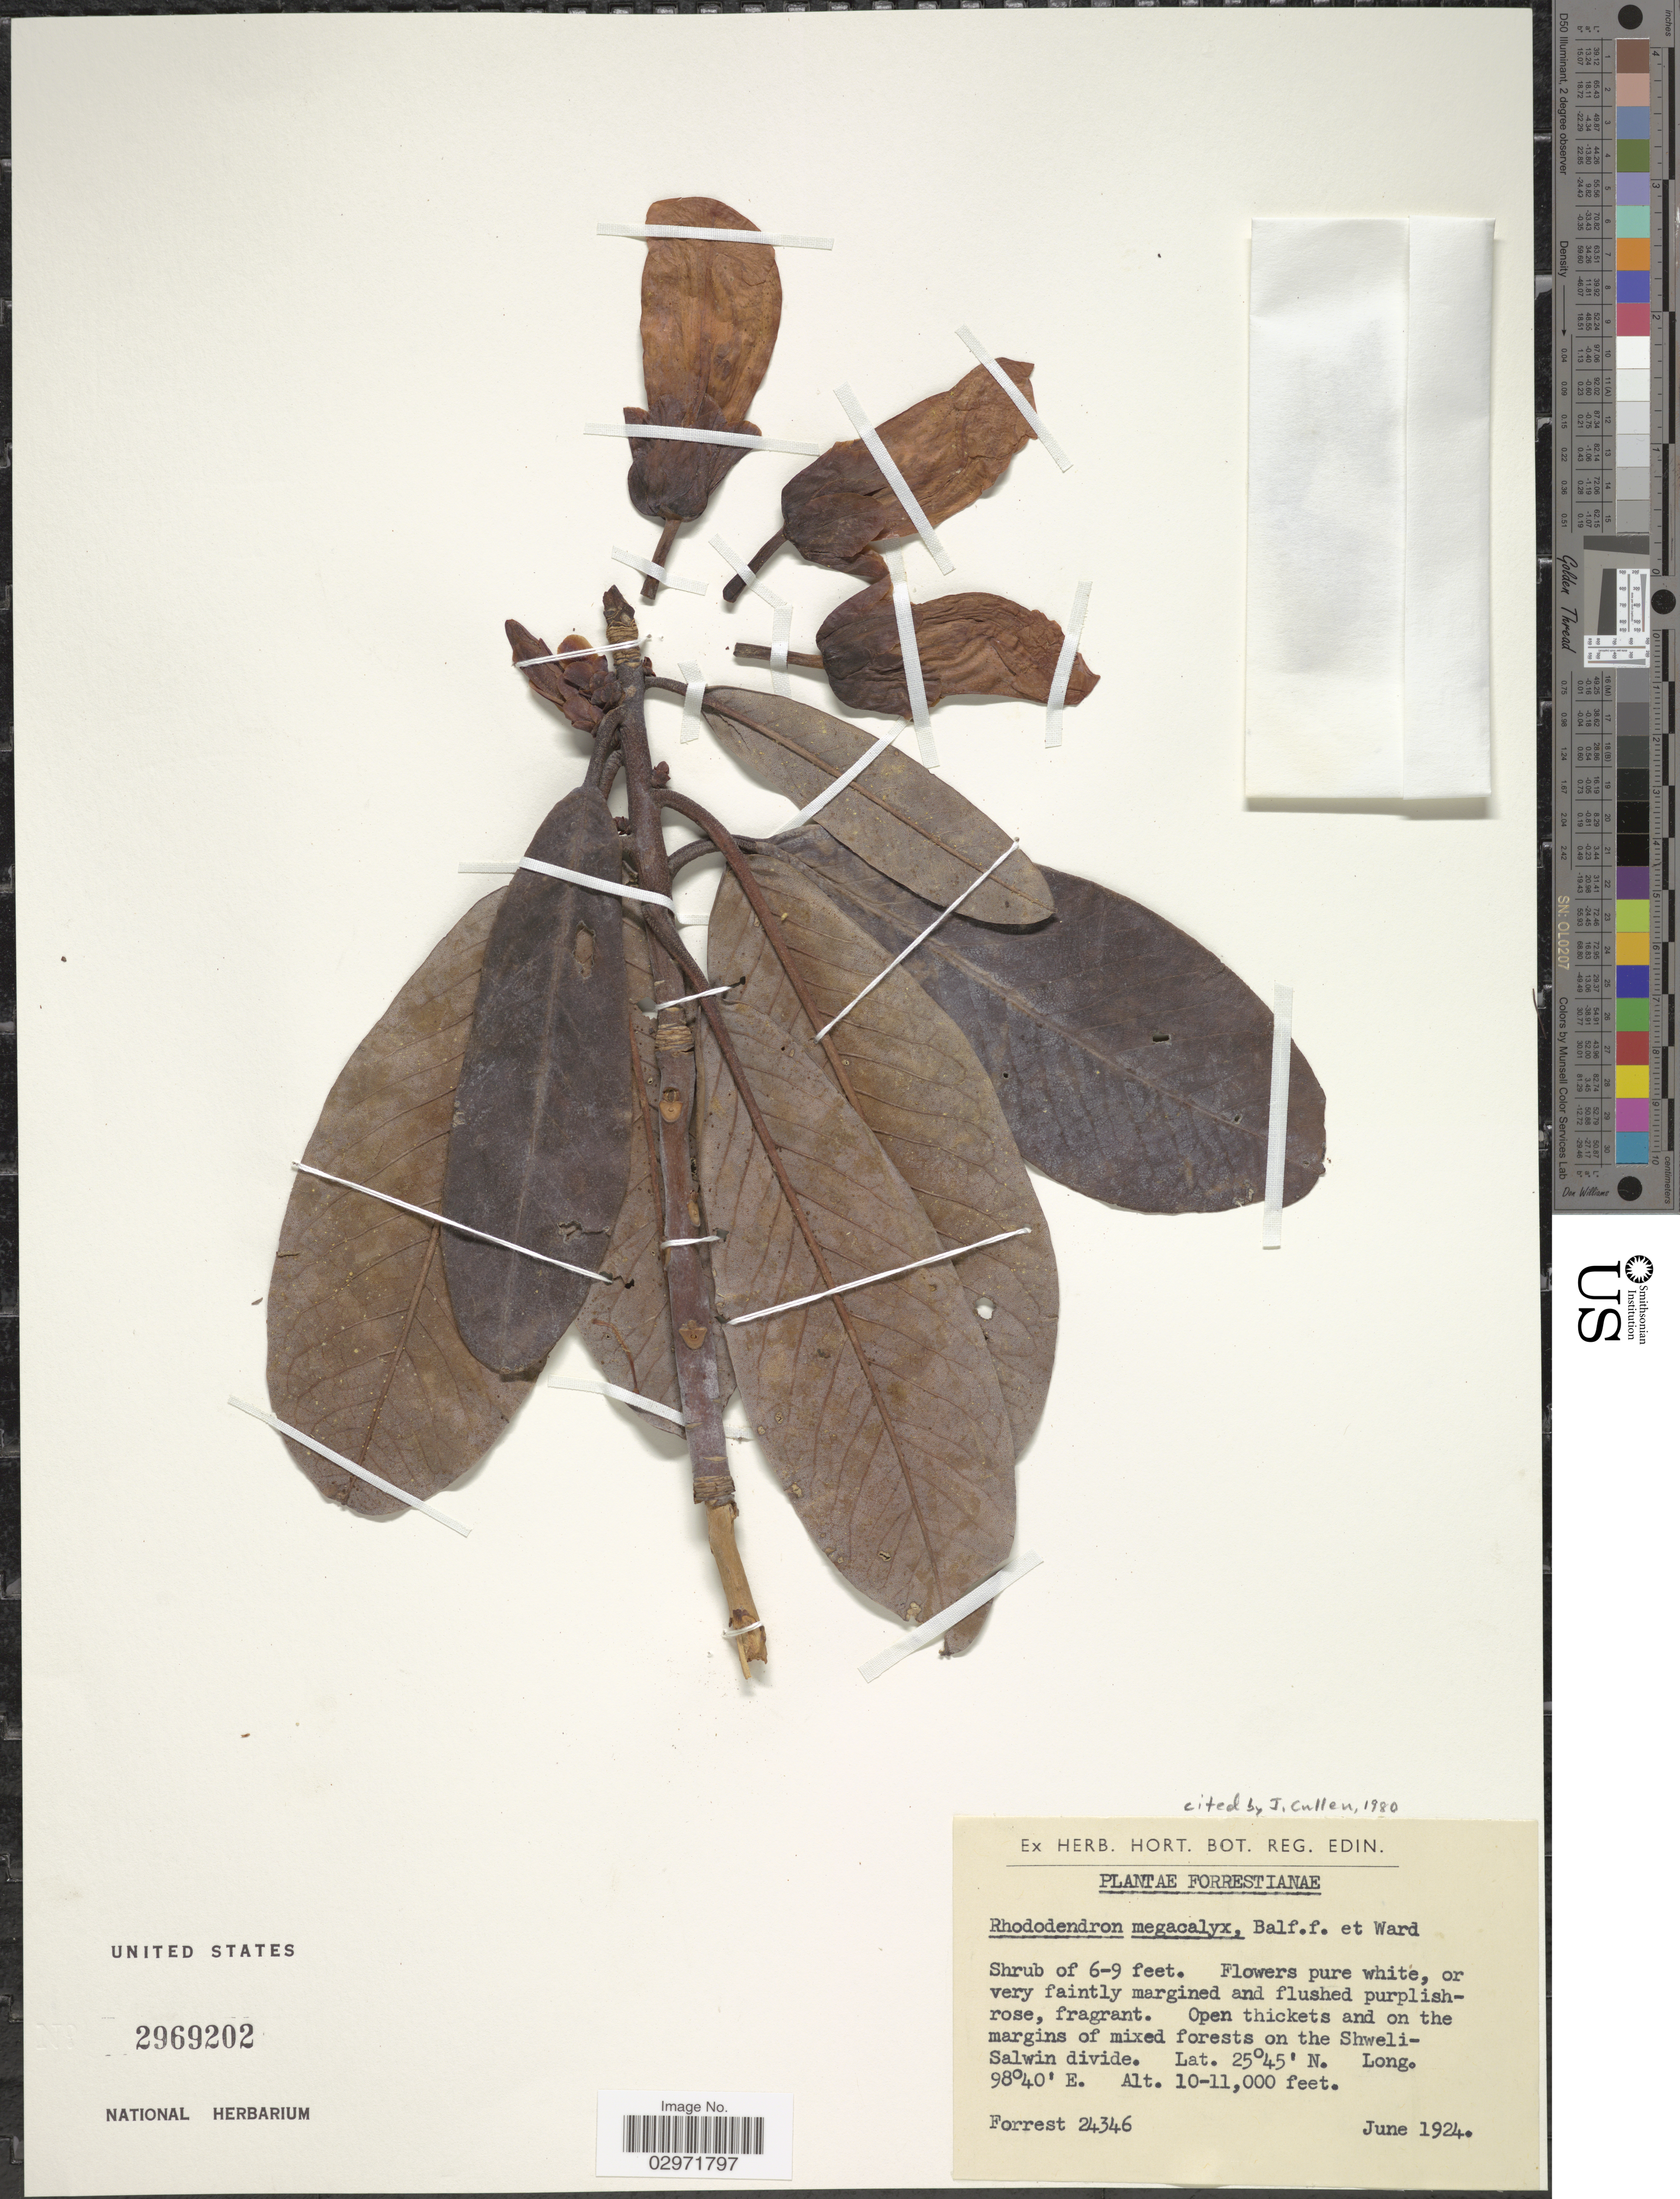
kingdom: Plantae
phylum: Tracheophyta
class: Magnoliopsida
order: Ericales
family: Ericaceae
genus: Rhododendron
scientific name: Rhododendron megacalyx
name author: Balf. f. & Ward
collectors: -. Forrest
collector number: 24346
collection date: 1924-06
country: China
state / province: Yunnan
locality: On the Shweli-Salwin divide.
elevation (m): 3048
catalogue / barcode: US 2969202